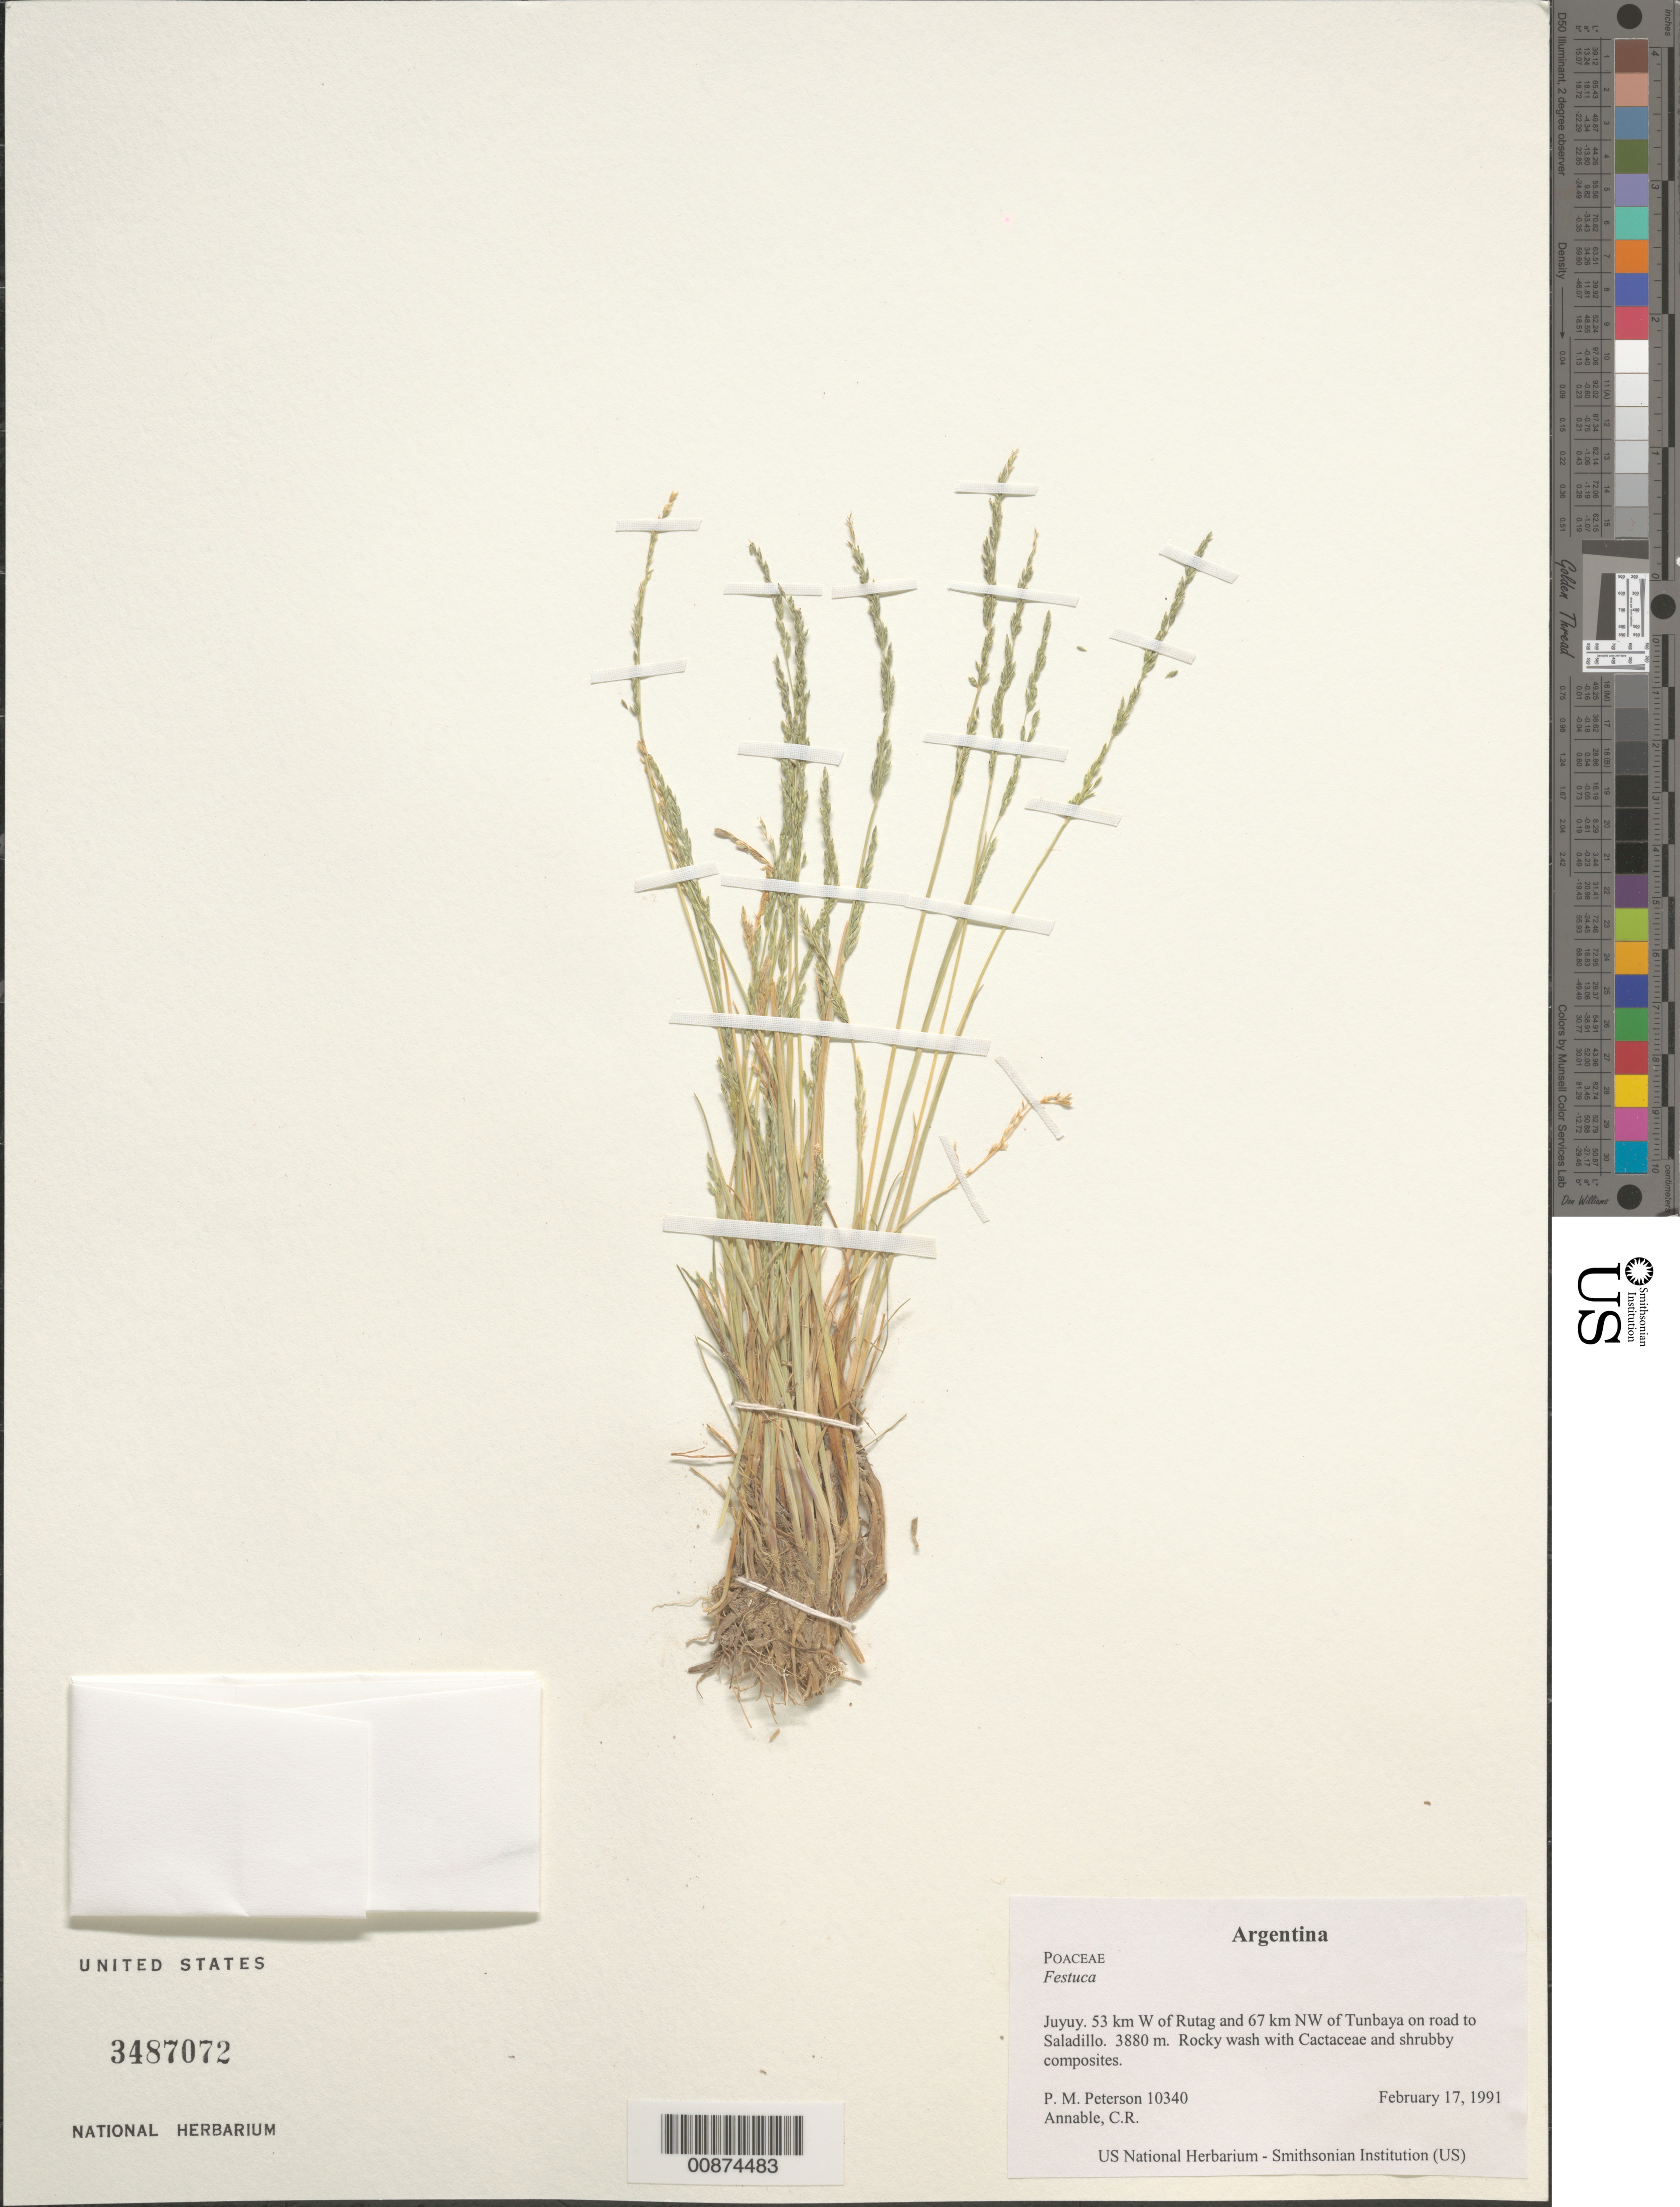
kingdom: Plantae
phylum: Tracheophyta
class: Liliopsida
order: Poales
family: Poaceae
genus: Festuca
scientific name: Festuca sp.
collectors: P. M. Peterson & C. R. Annable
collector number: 10340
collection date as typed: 17 Feb 1991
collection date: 1991-02-17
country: Argentina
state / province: Jujuy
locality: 53 km W of Rutag and 67 km NW of Tunbaya on road to Saladillo.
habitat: Rocky wash with Cactaceae and shruby composites.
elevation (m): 3880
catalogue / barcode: US 3487072